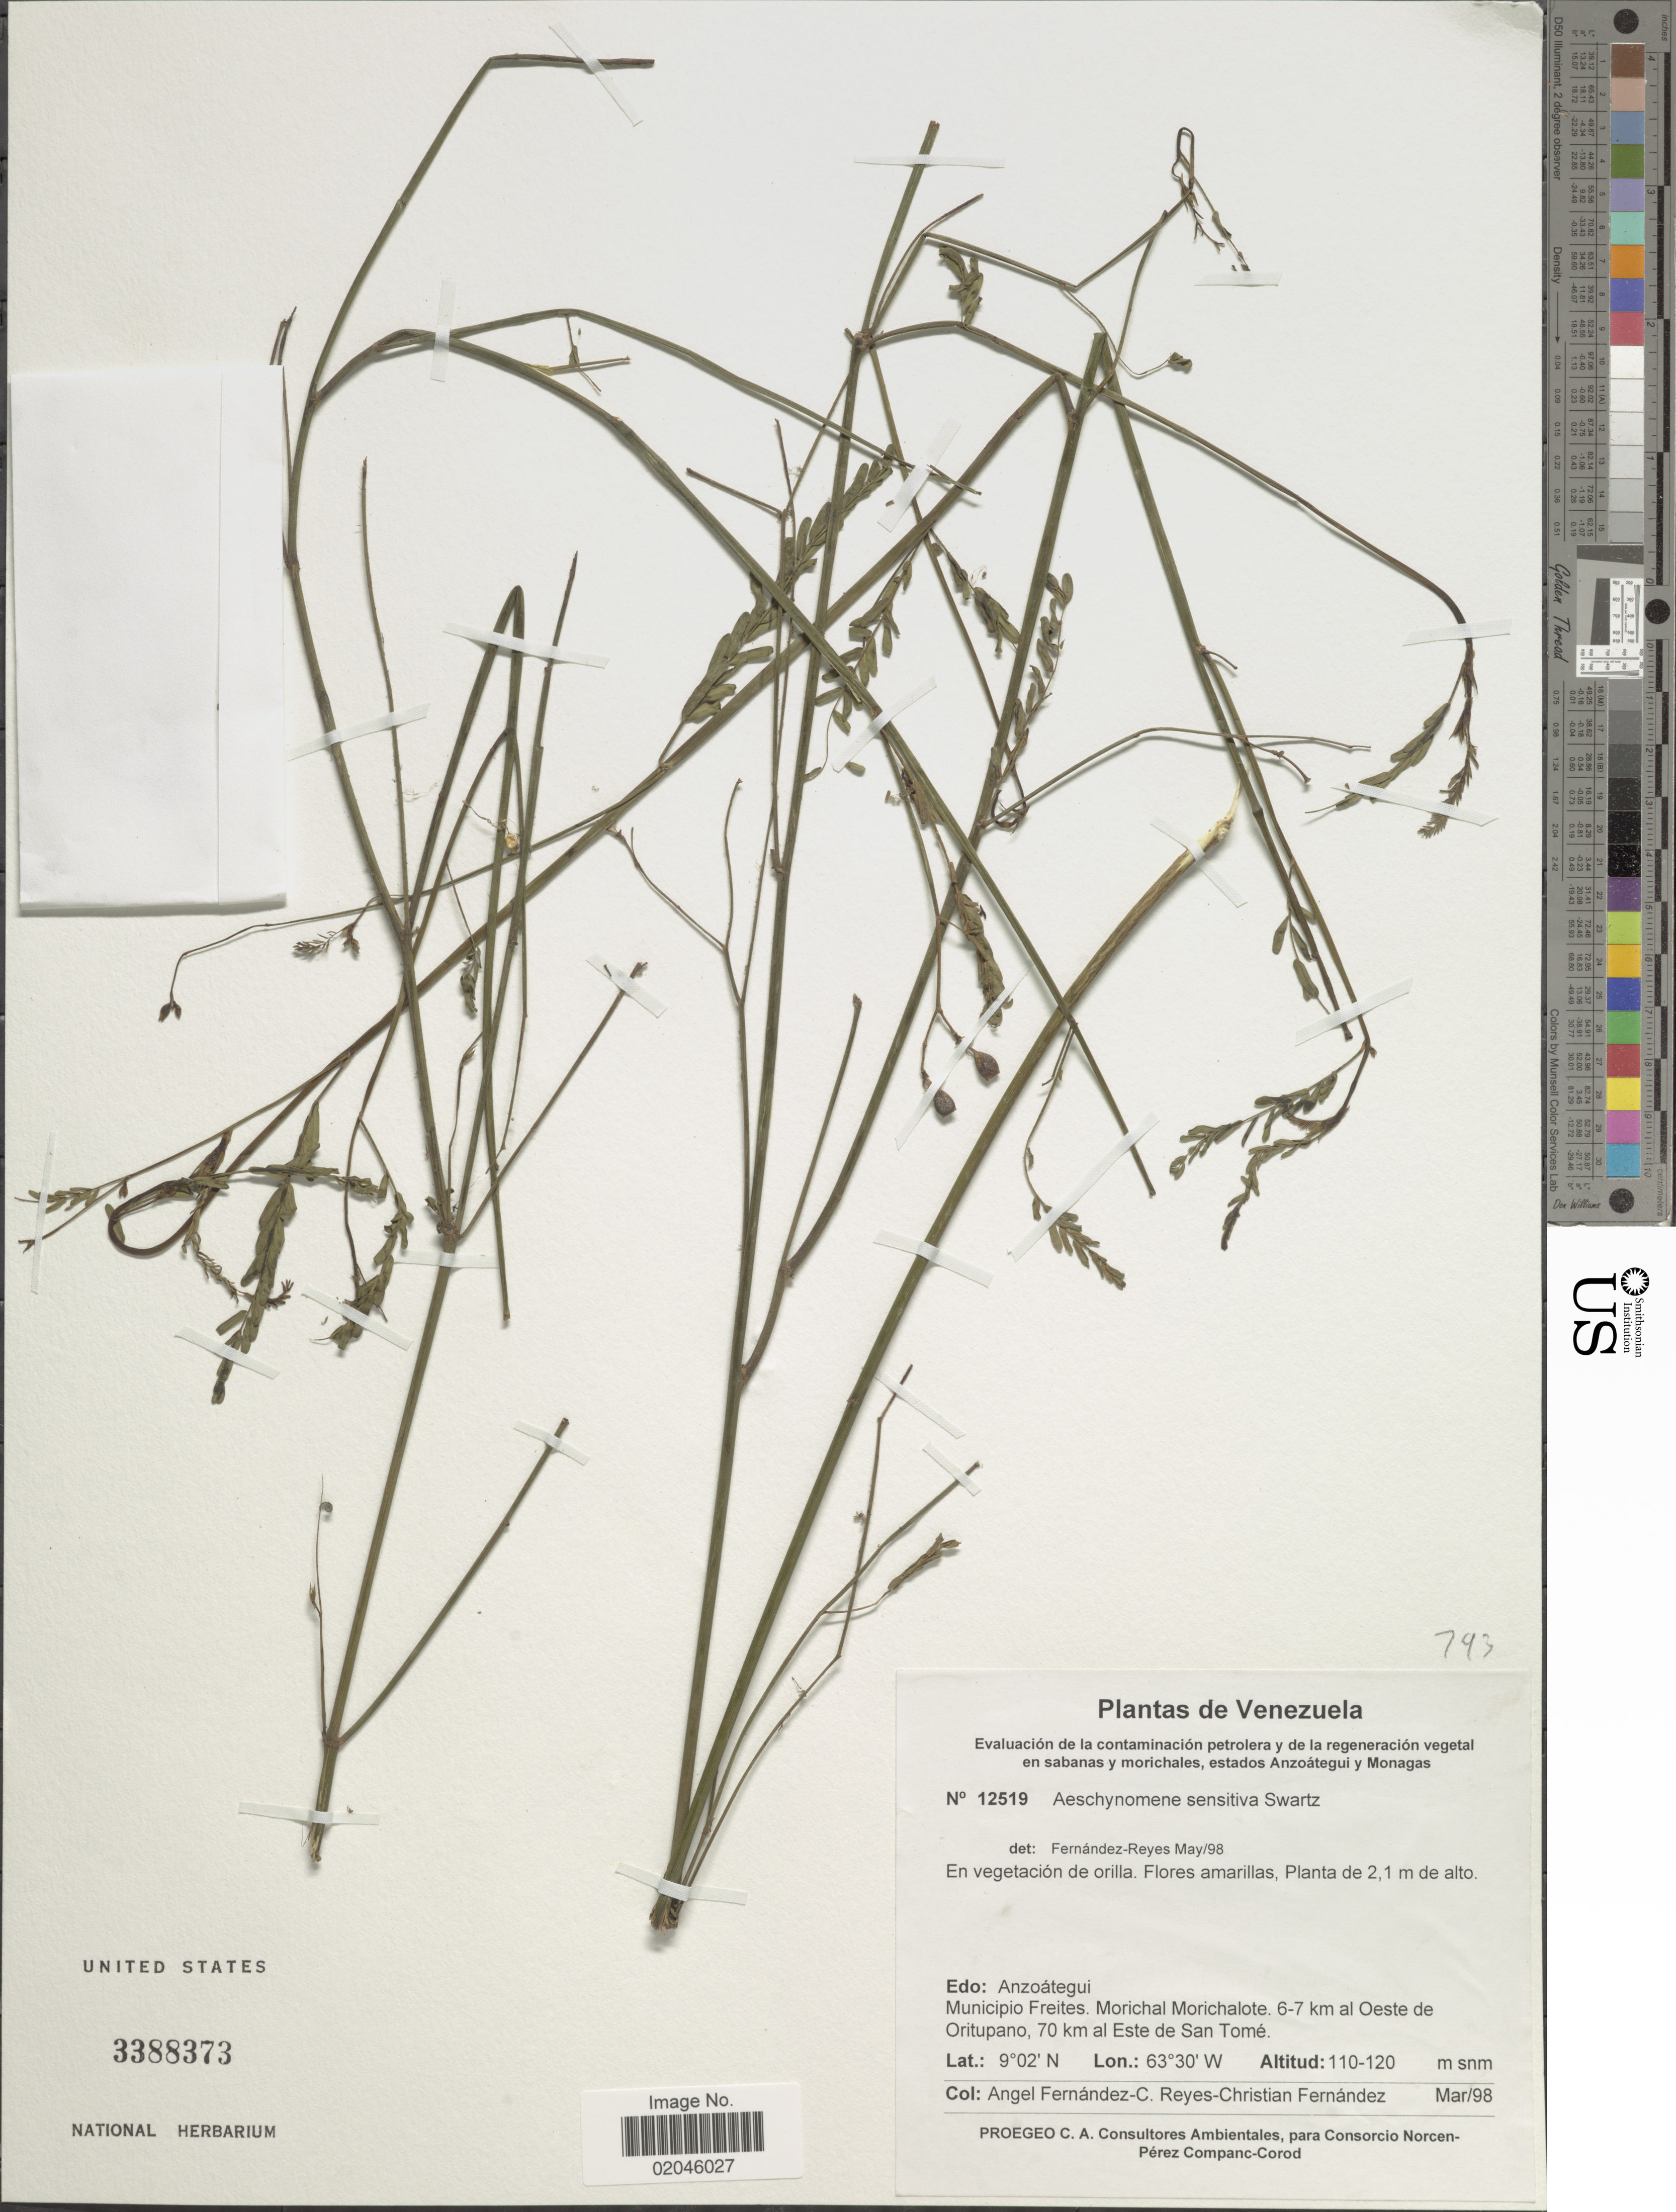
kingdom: Plantae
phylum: Tracheophyta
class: Magnoliopsida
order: Fabales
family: Fabaceae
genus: Aeschynomene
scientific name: Aeschynomene sensitiva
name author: Sw.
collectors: Á. Fernández, C. Reyes & C. Fernandez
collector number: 12519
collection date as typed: Transcribed d/m/y: /3/98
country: Venezuela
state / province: Anzoategui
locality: Municipio Freites. Morichal Morichalote. 6-7 km al Oeste de Oritupano, 70 km al Este de San Tome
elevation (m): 110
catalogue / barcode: US 3388373